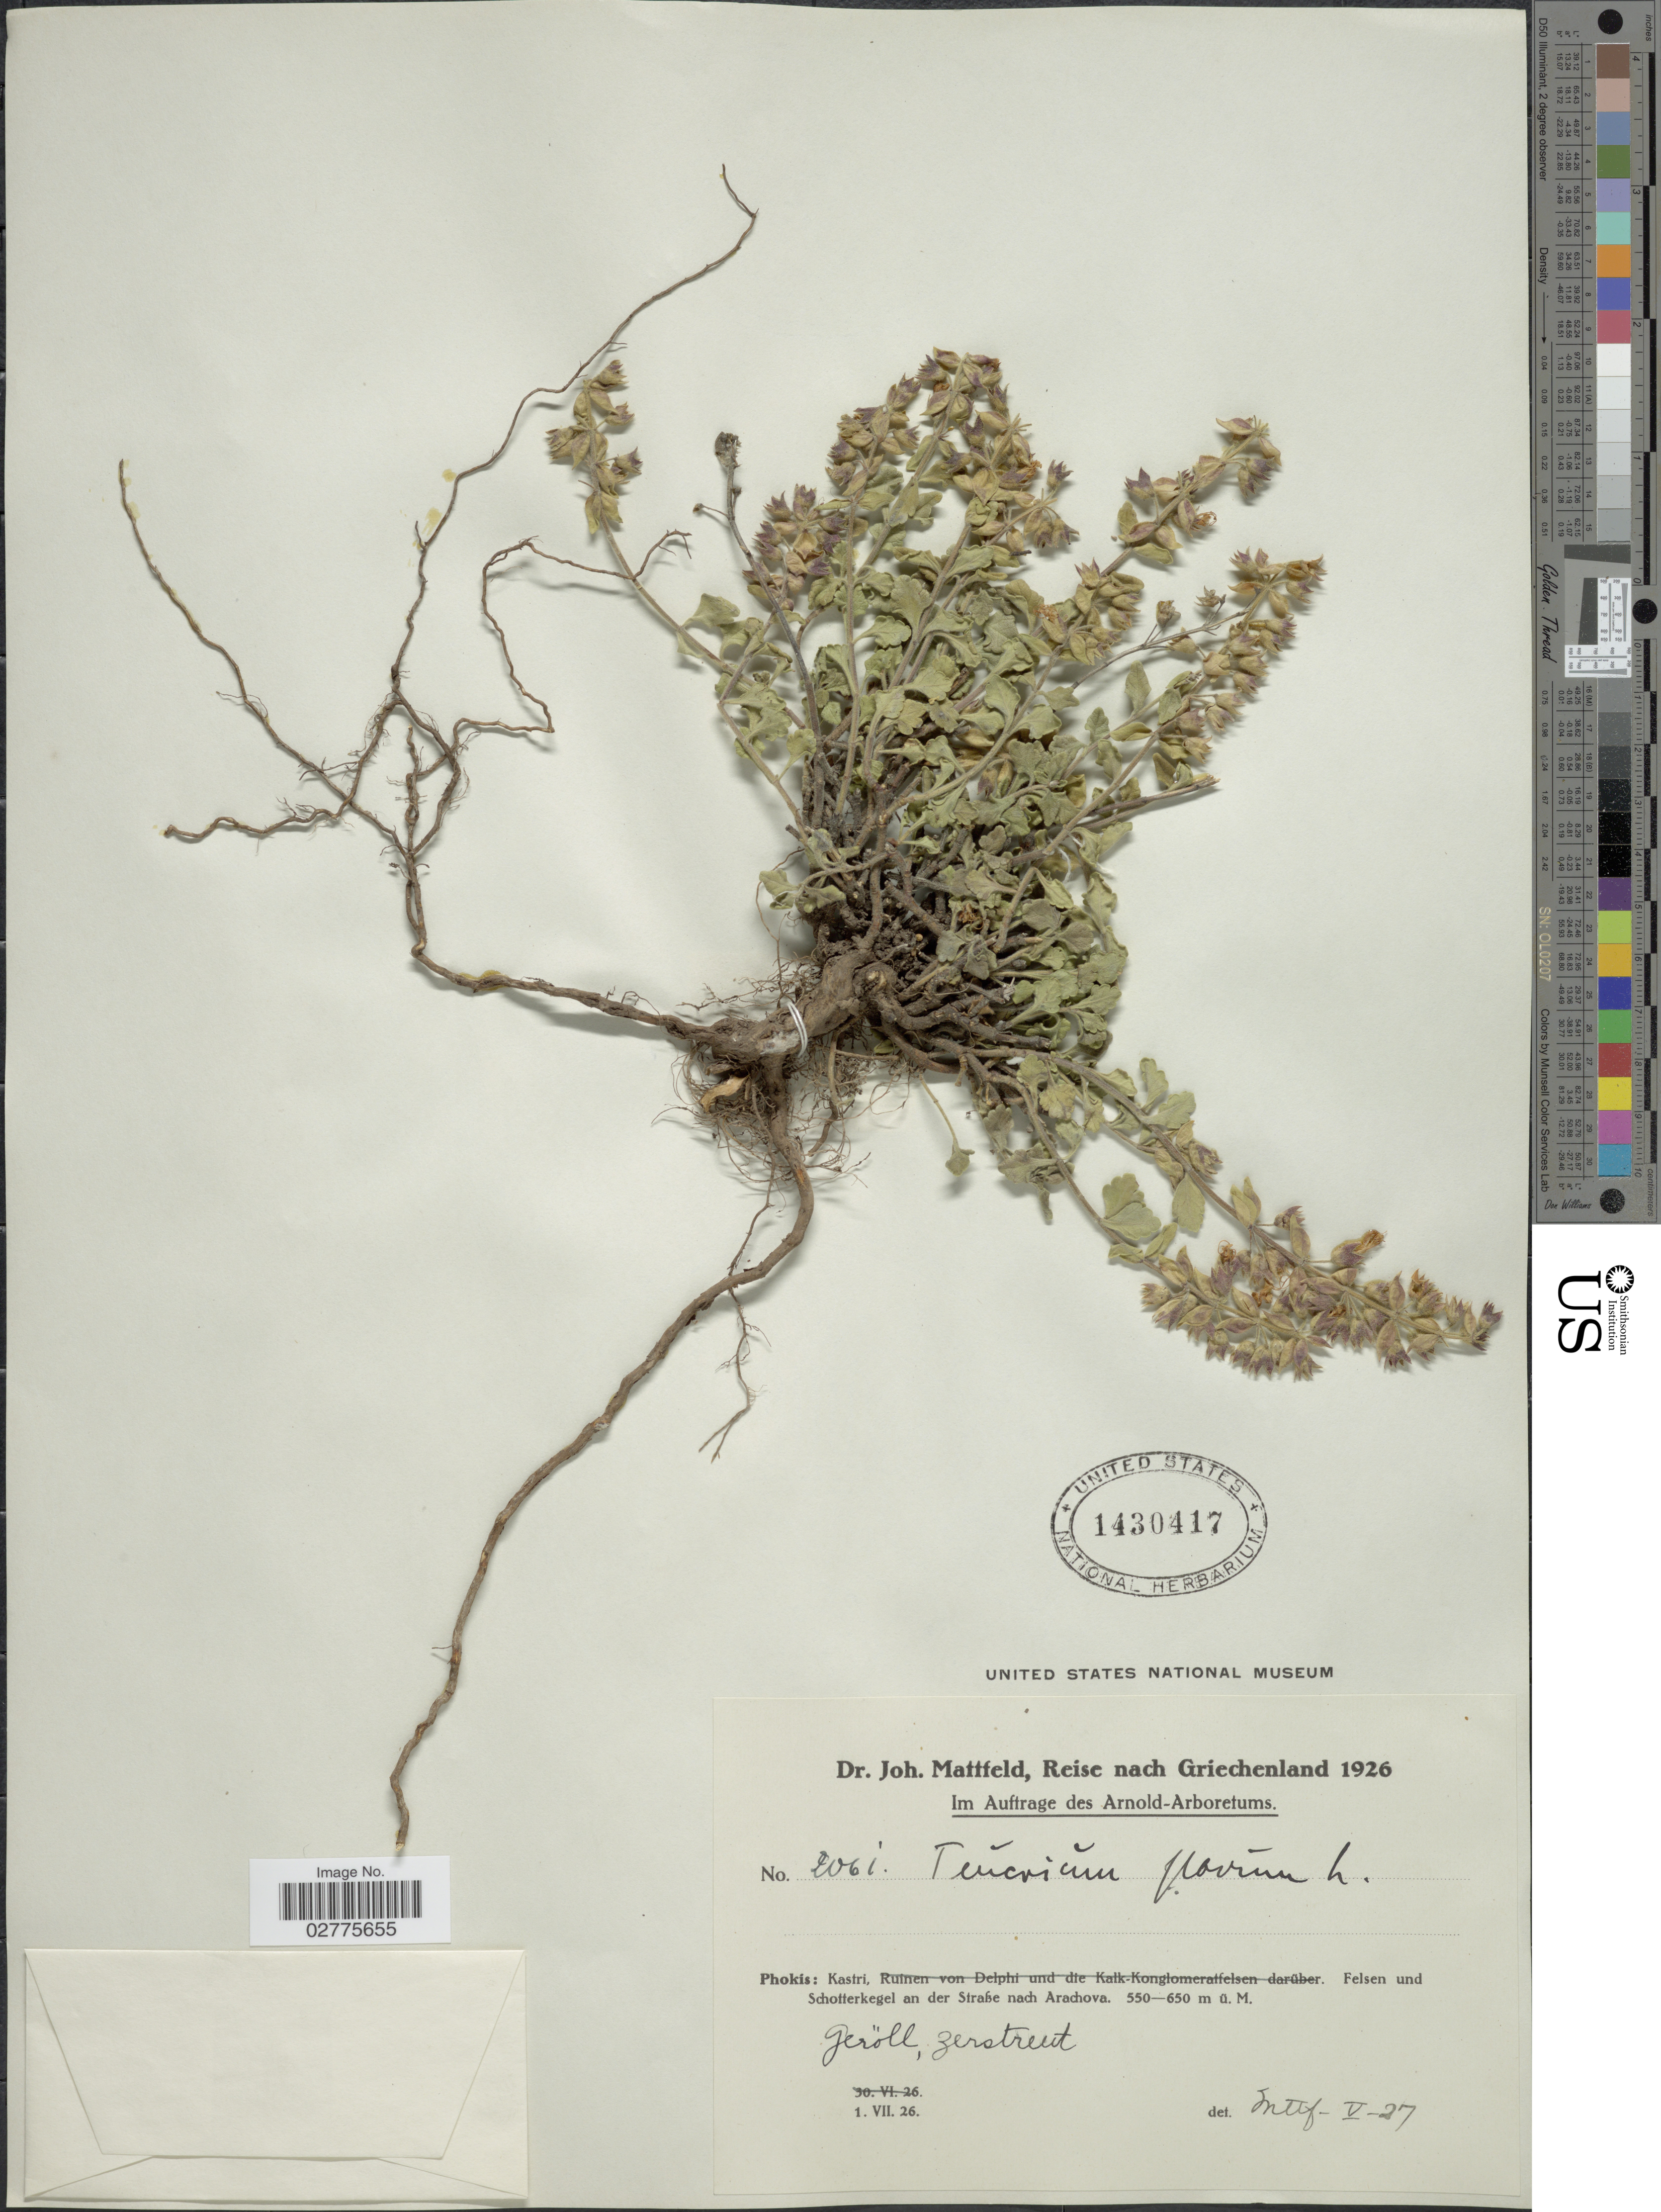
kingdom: Plantae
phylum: Tracheophyta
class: Magnoliopsida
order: Lamiales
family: Lamiaceae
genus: Teucrium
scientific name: Teucrium flavum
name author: L.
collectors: J. Mattfeld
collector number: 2061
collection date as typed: Transcribed d/m/y: 1/7/26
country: Greece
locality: Griechenland, Phokis: Kastri, Felsen und Schotterkegel an der Straße nach Arachova.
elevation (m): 550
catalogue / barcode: US 1430417